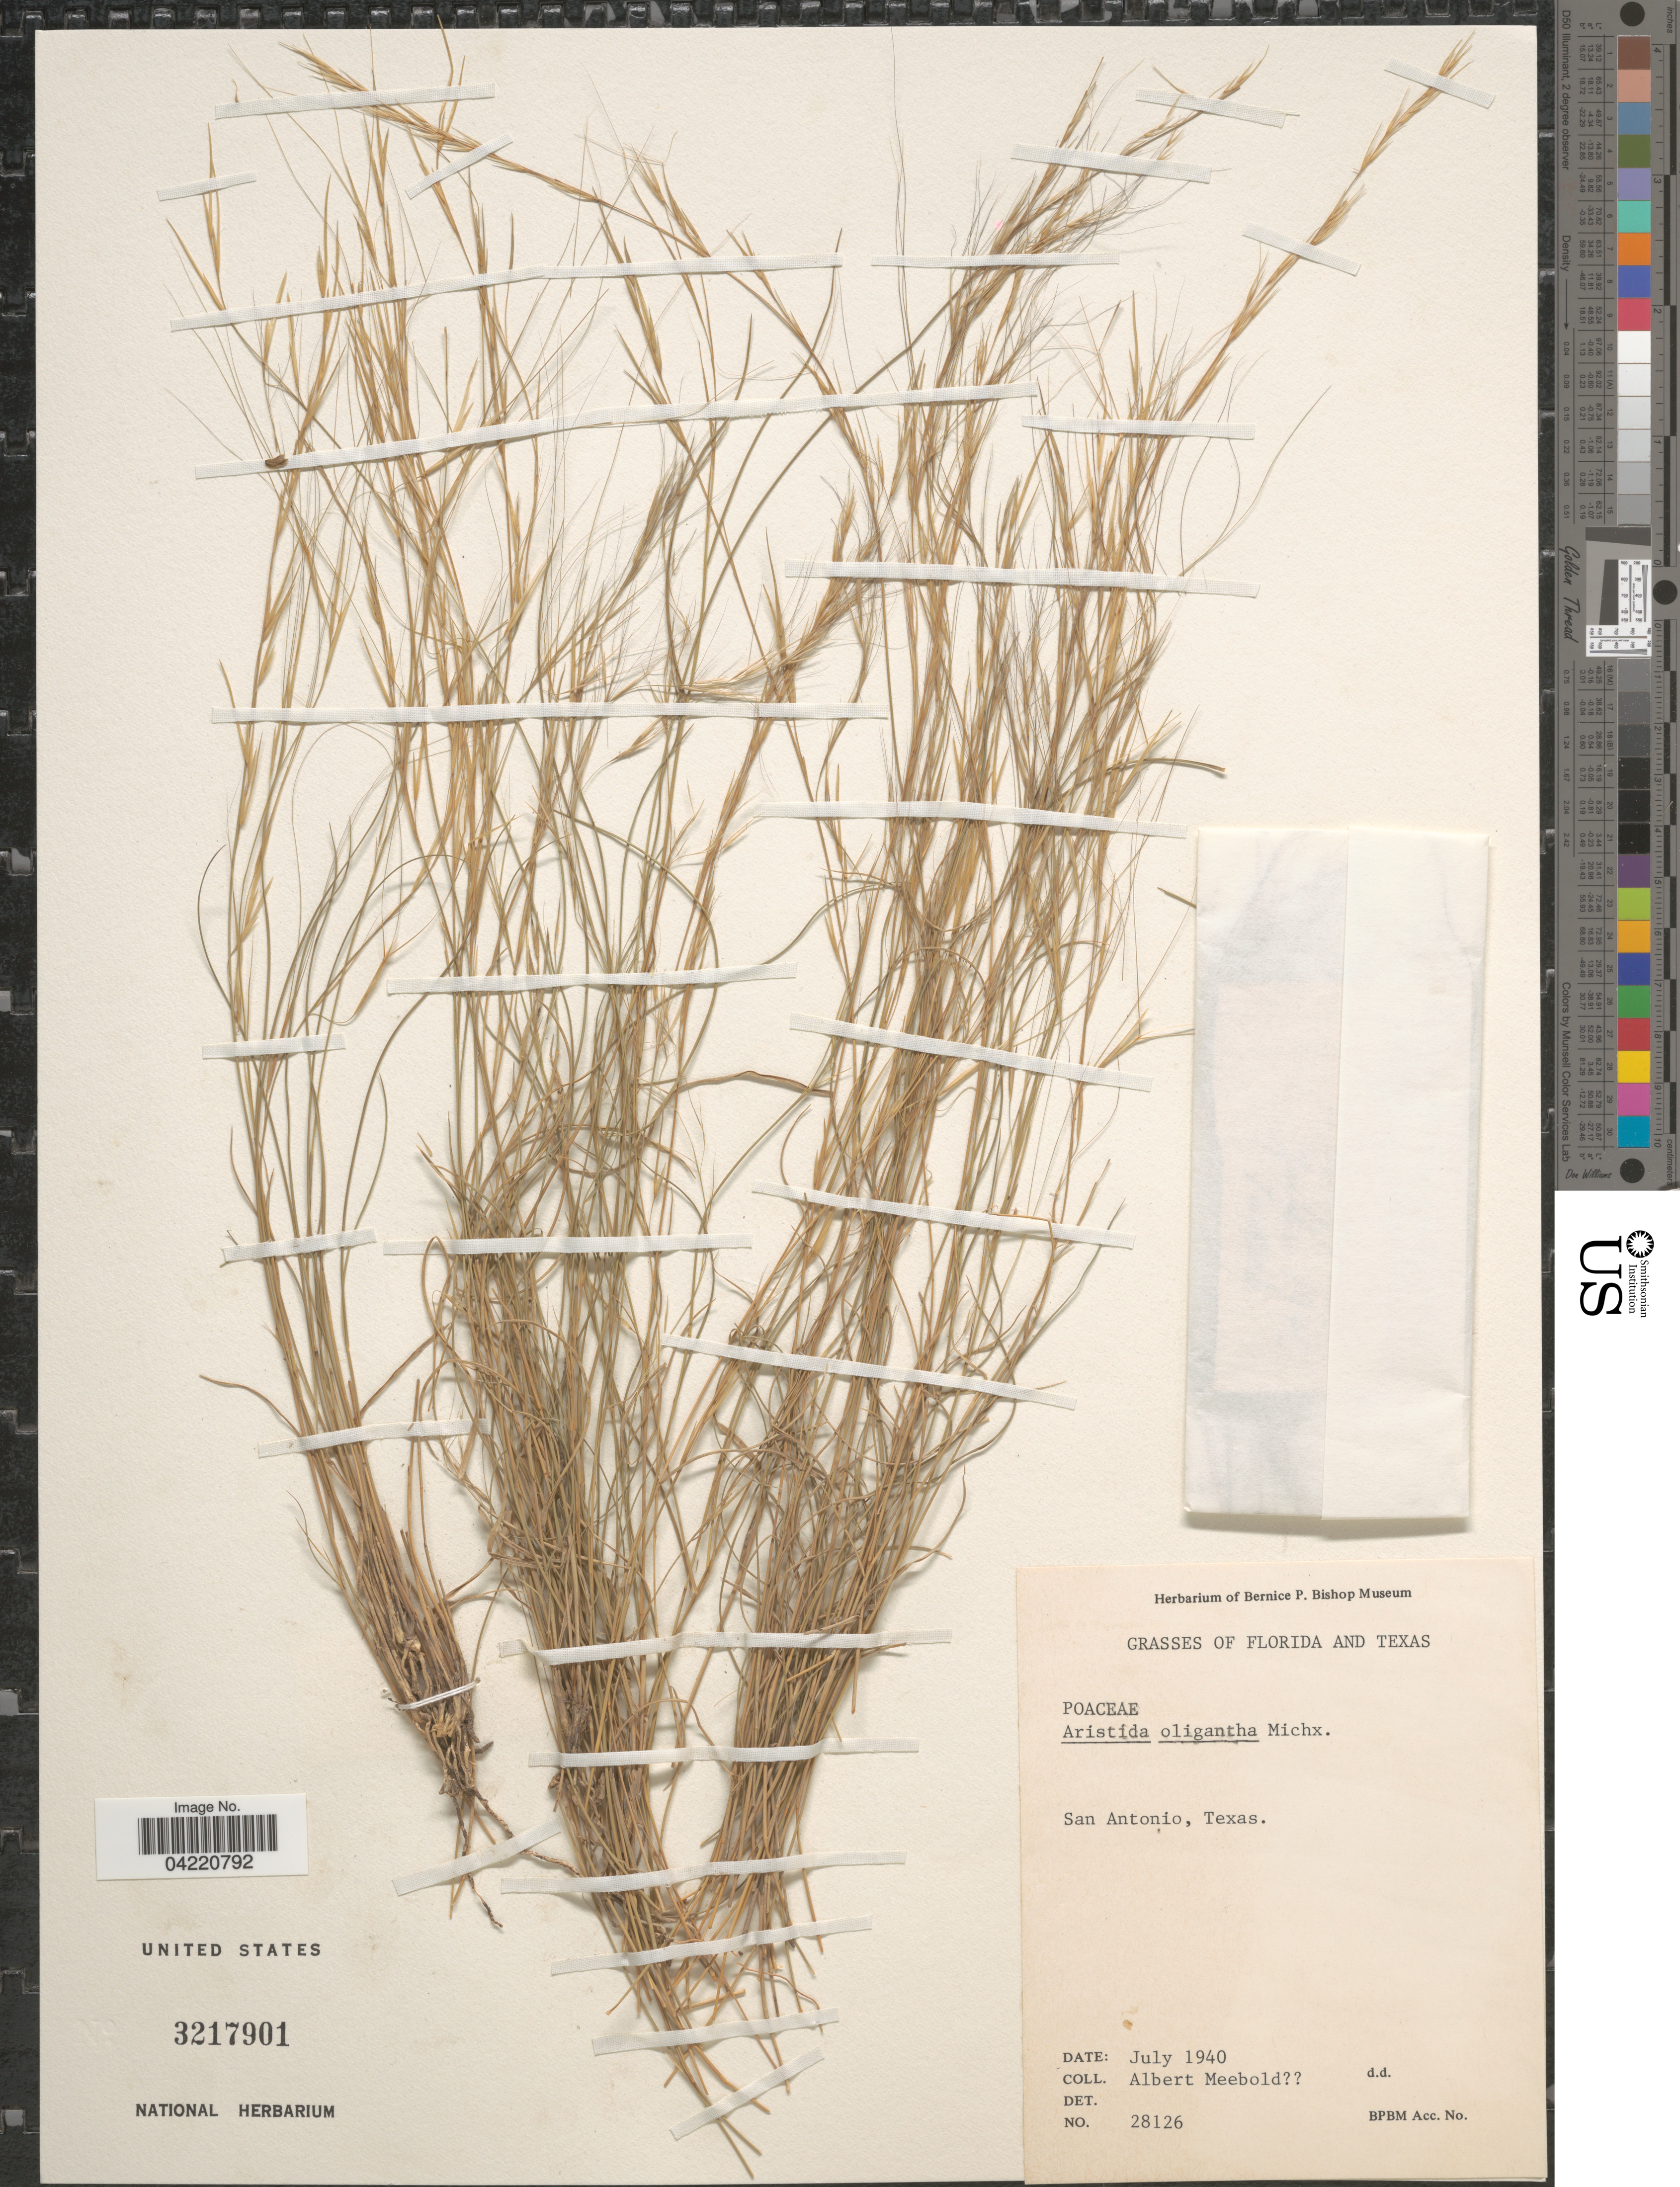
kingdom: Plantae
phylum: Tracheophyta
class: Liliopsida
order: Poales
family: Poaceae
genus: Aristida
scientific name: Aristida oligantha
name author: Michx.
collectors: A. Meebold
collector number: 28126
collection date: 1940-07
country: United States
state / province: Texas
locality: San Antonio.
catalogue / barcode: US 3217901